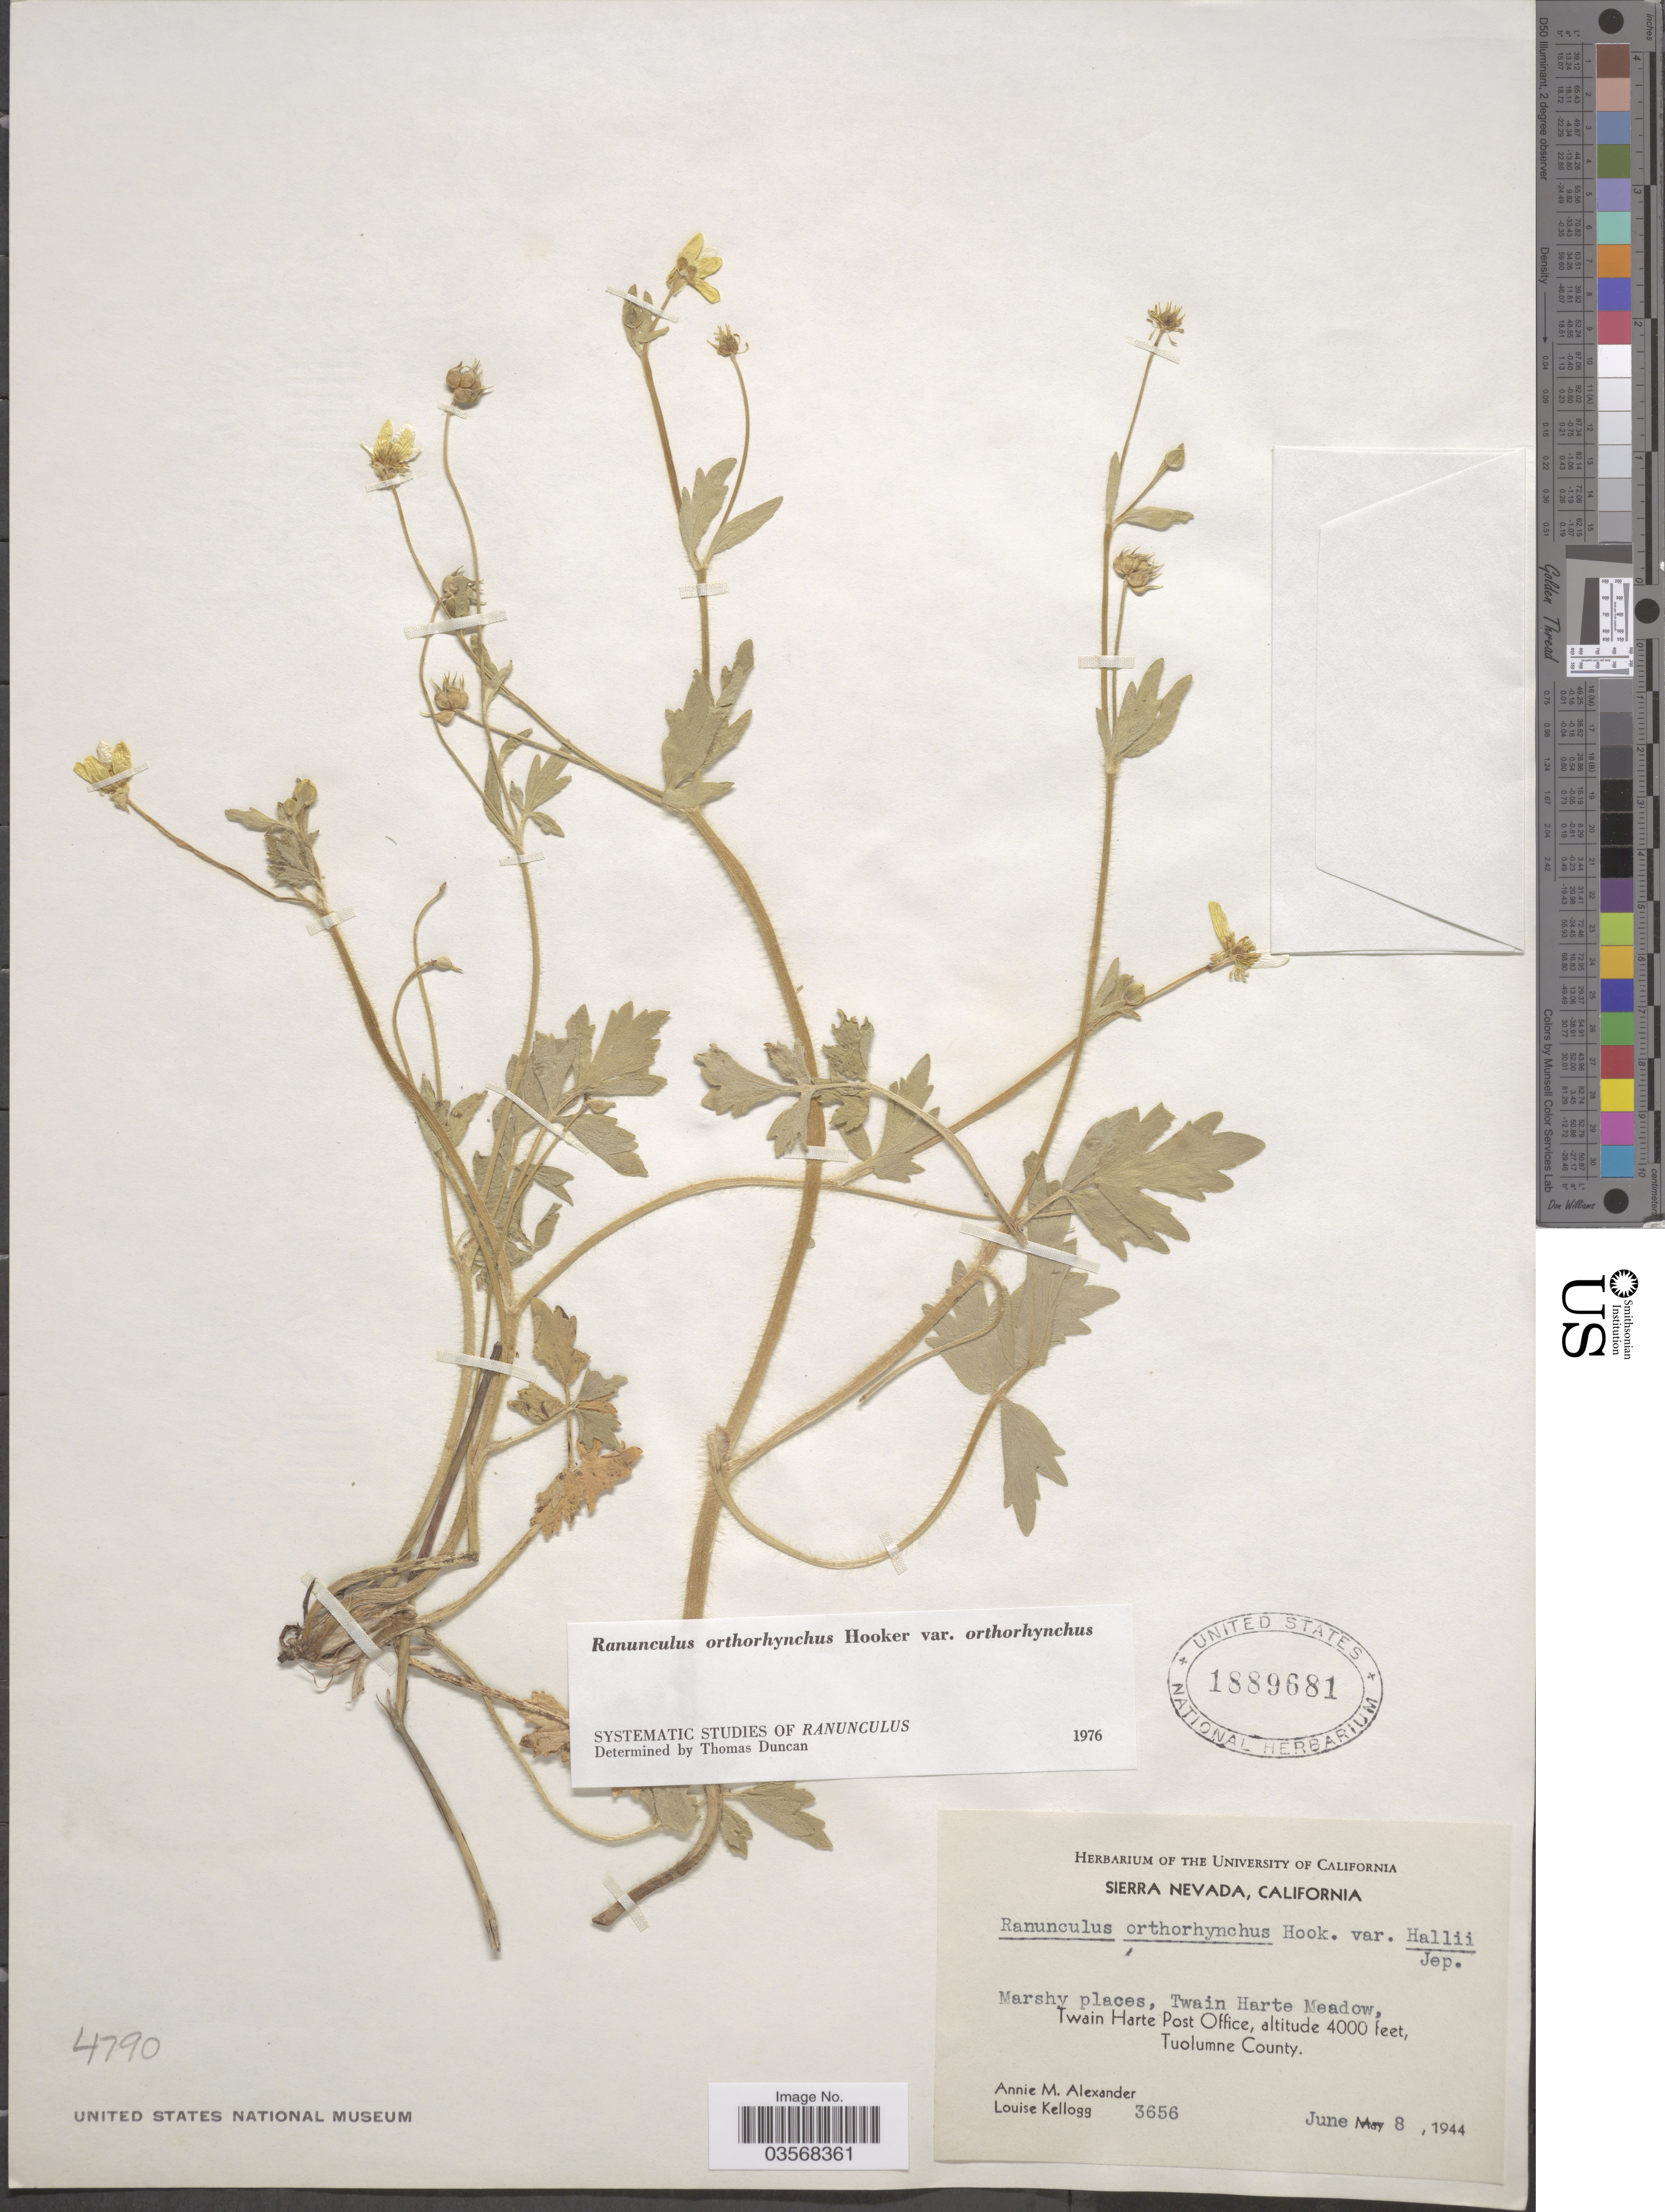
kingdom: Plantae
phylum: Tracheophyta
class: Magnoliopsida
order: Ranunculales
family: Ranunculaceae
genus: Ranunculus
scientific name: Ranunculus orthorhynchus var. orthorhynchus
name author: Hook.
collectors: A. M. Alexander & L. Kellogg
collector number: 3656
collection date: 1944-06-08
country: United States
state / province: California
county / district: Tuolumne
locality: Sierra Nevada. Twain Harte Meadow, Twain Harte Post Office, Tuolumne County.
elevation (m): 1219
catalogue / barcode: US 1889681